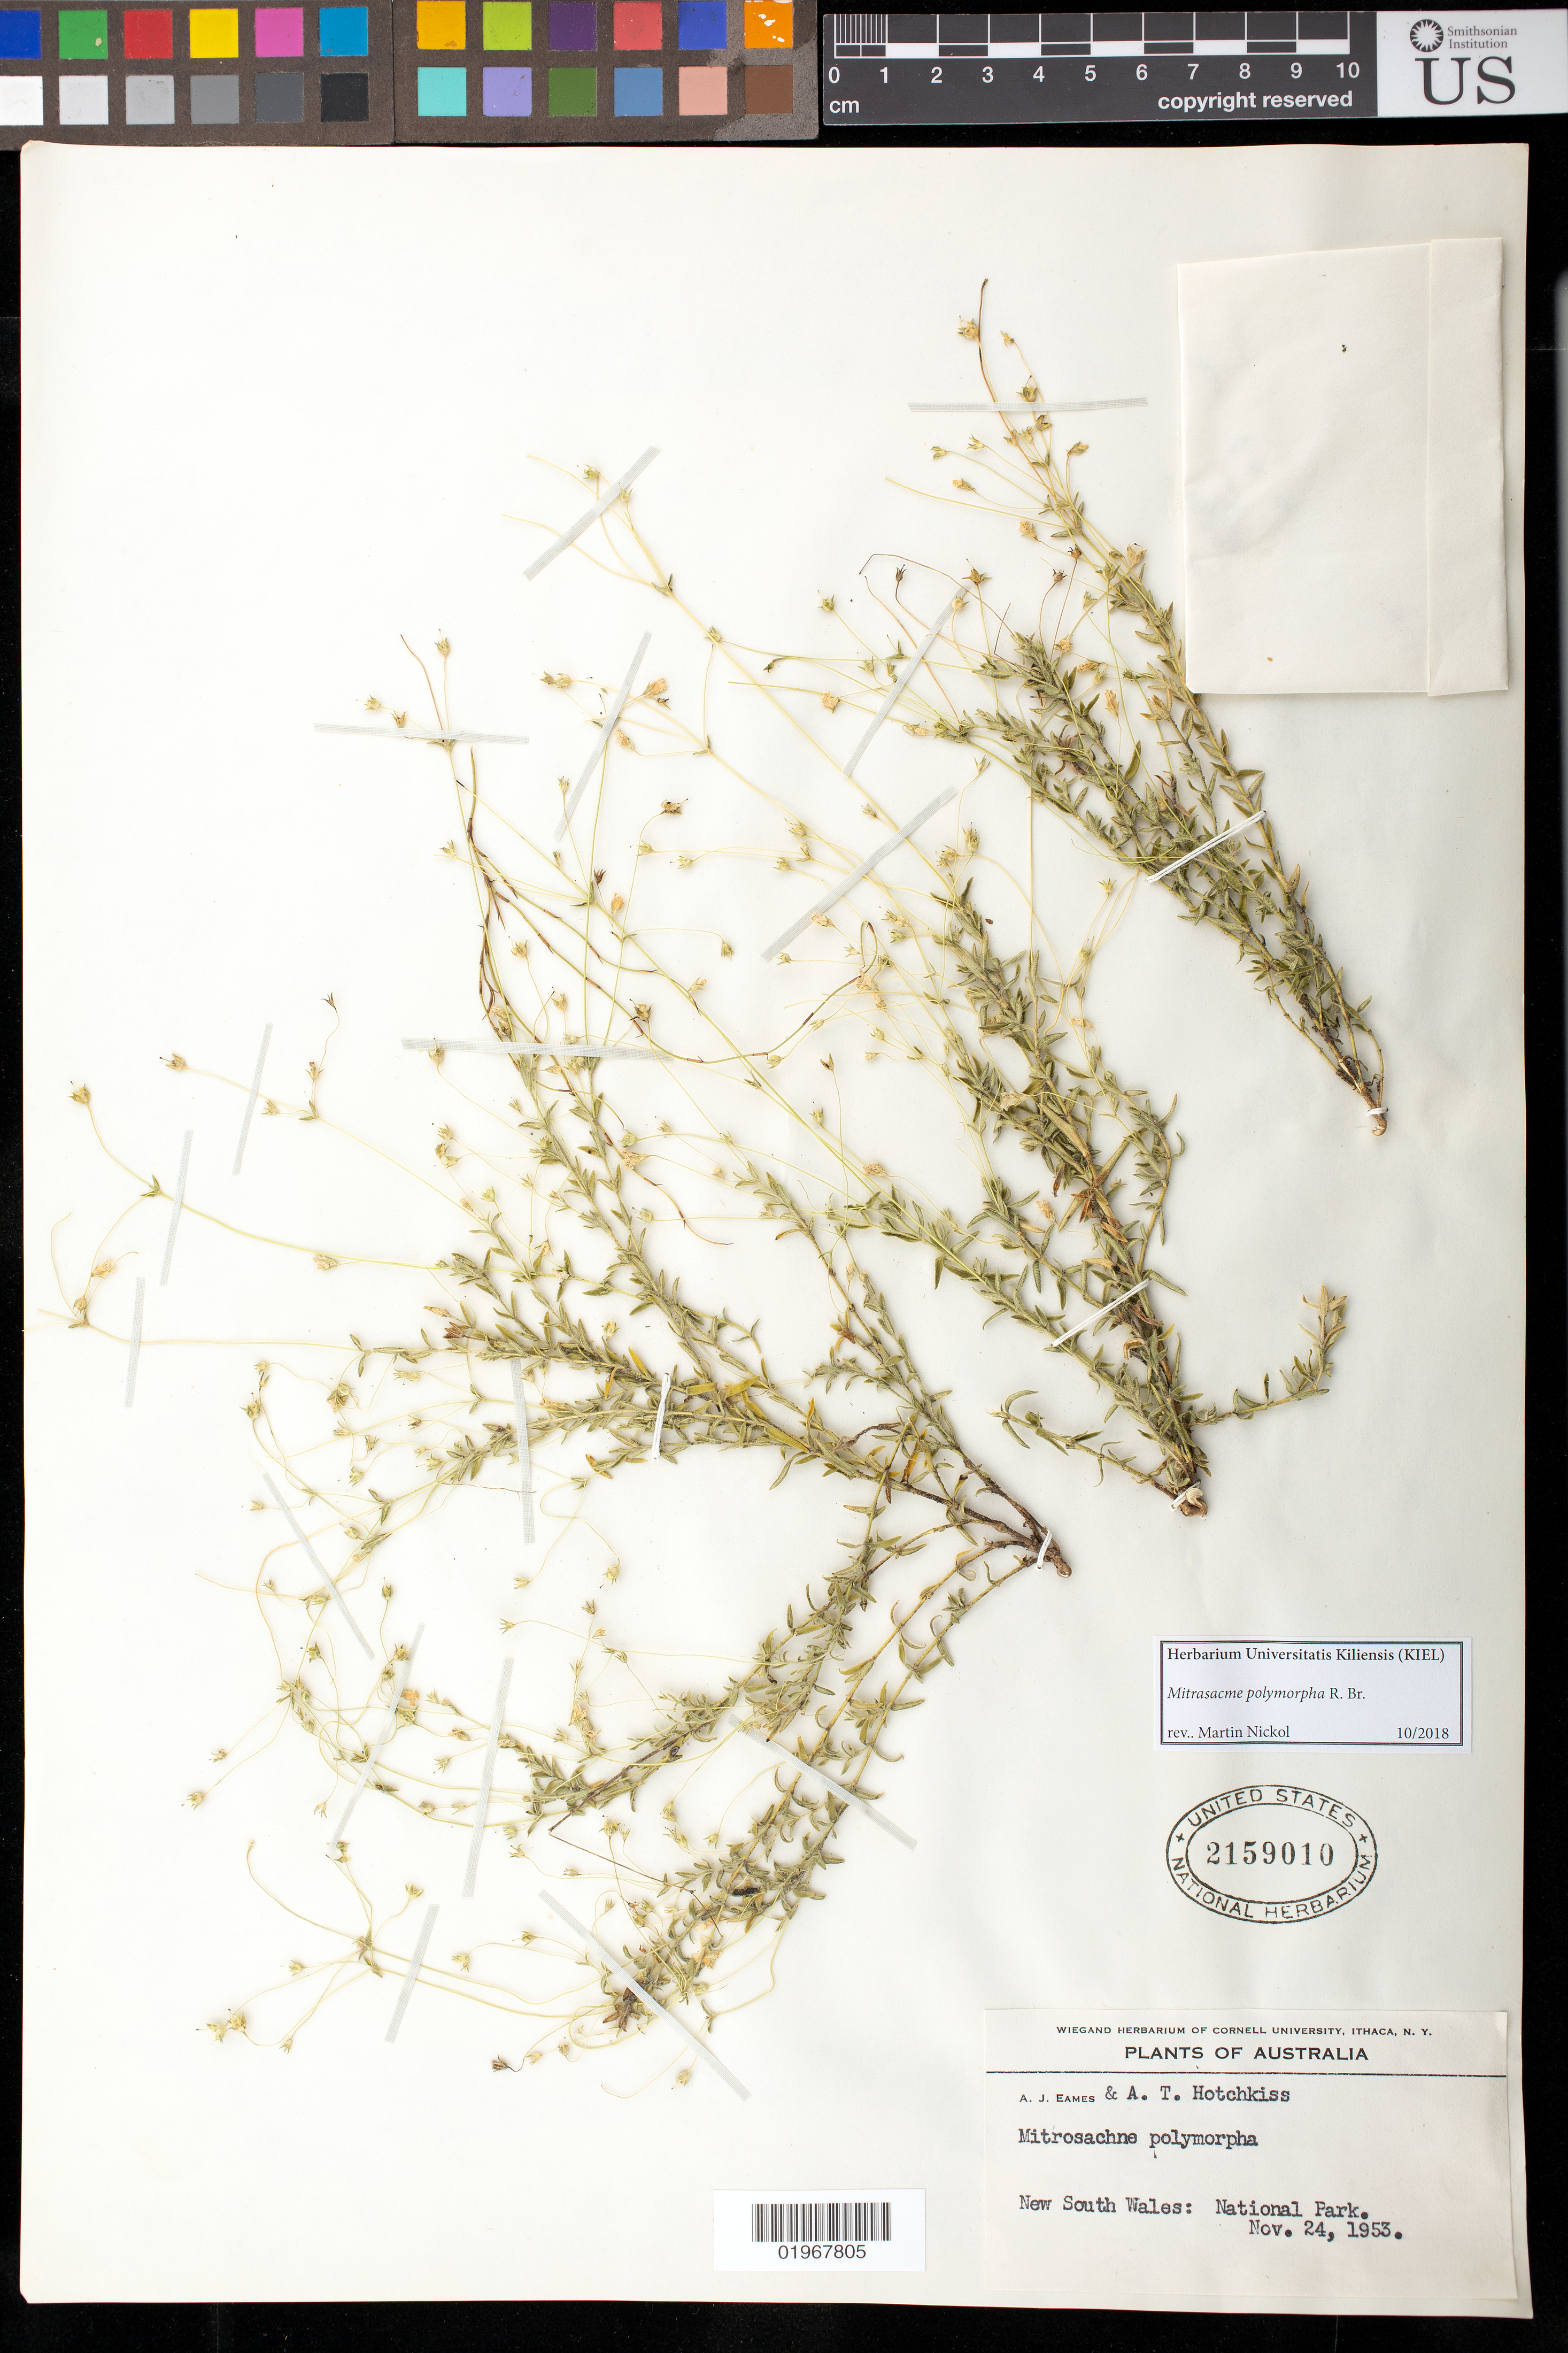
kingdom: Plantae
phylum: Tracheophyta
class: Magnoliopsida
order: Gentianales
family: Loganiaceae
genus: Mitrasacme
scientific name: Mitrasacme polymorpha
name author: R. Br.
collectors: A. J. Eames & A. Hotchkiss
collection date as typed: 24 Nov 1953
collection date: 1953-11-24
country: Australia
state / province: New South Wales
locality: National park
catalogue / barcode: US 2159010